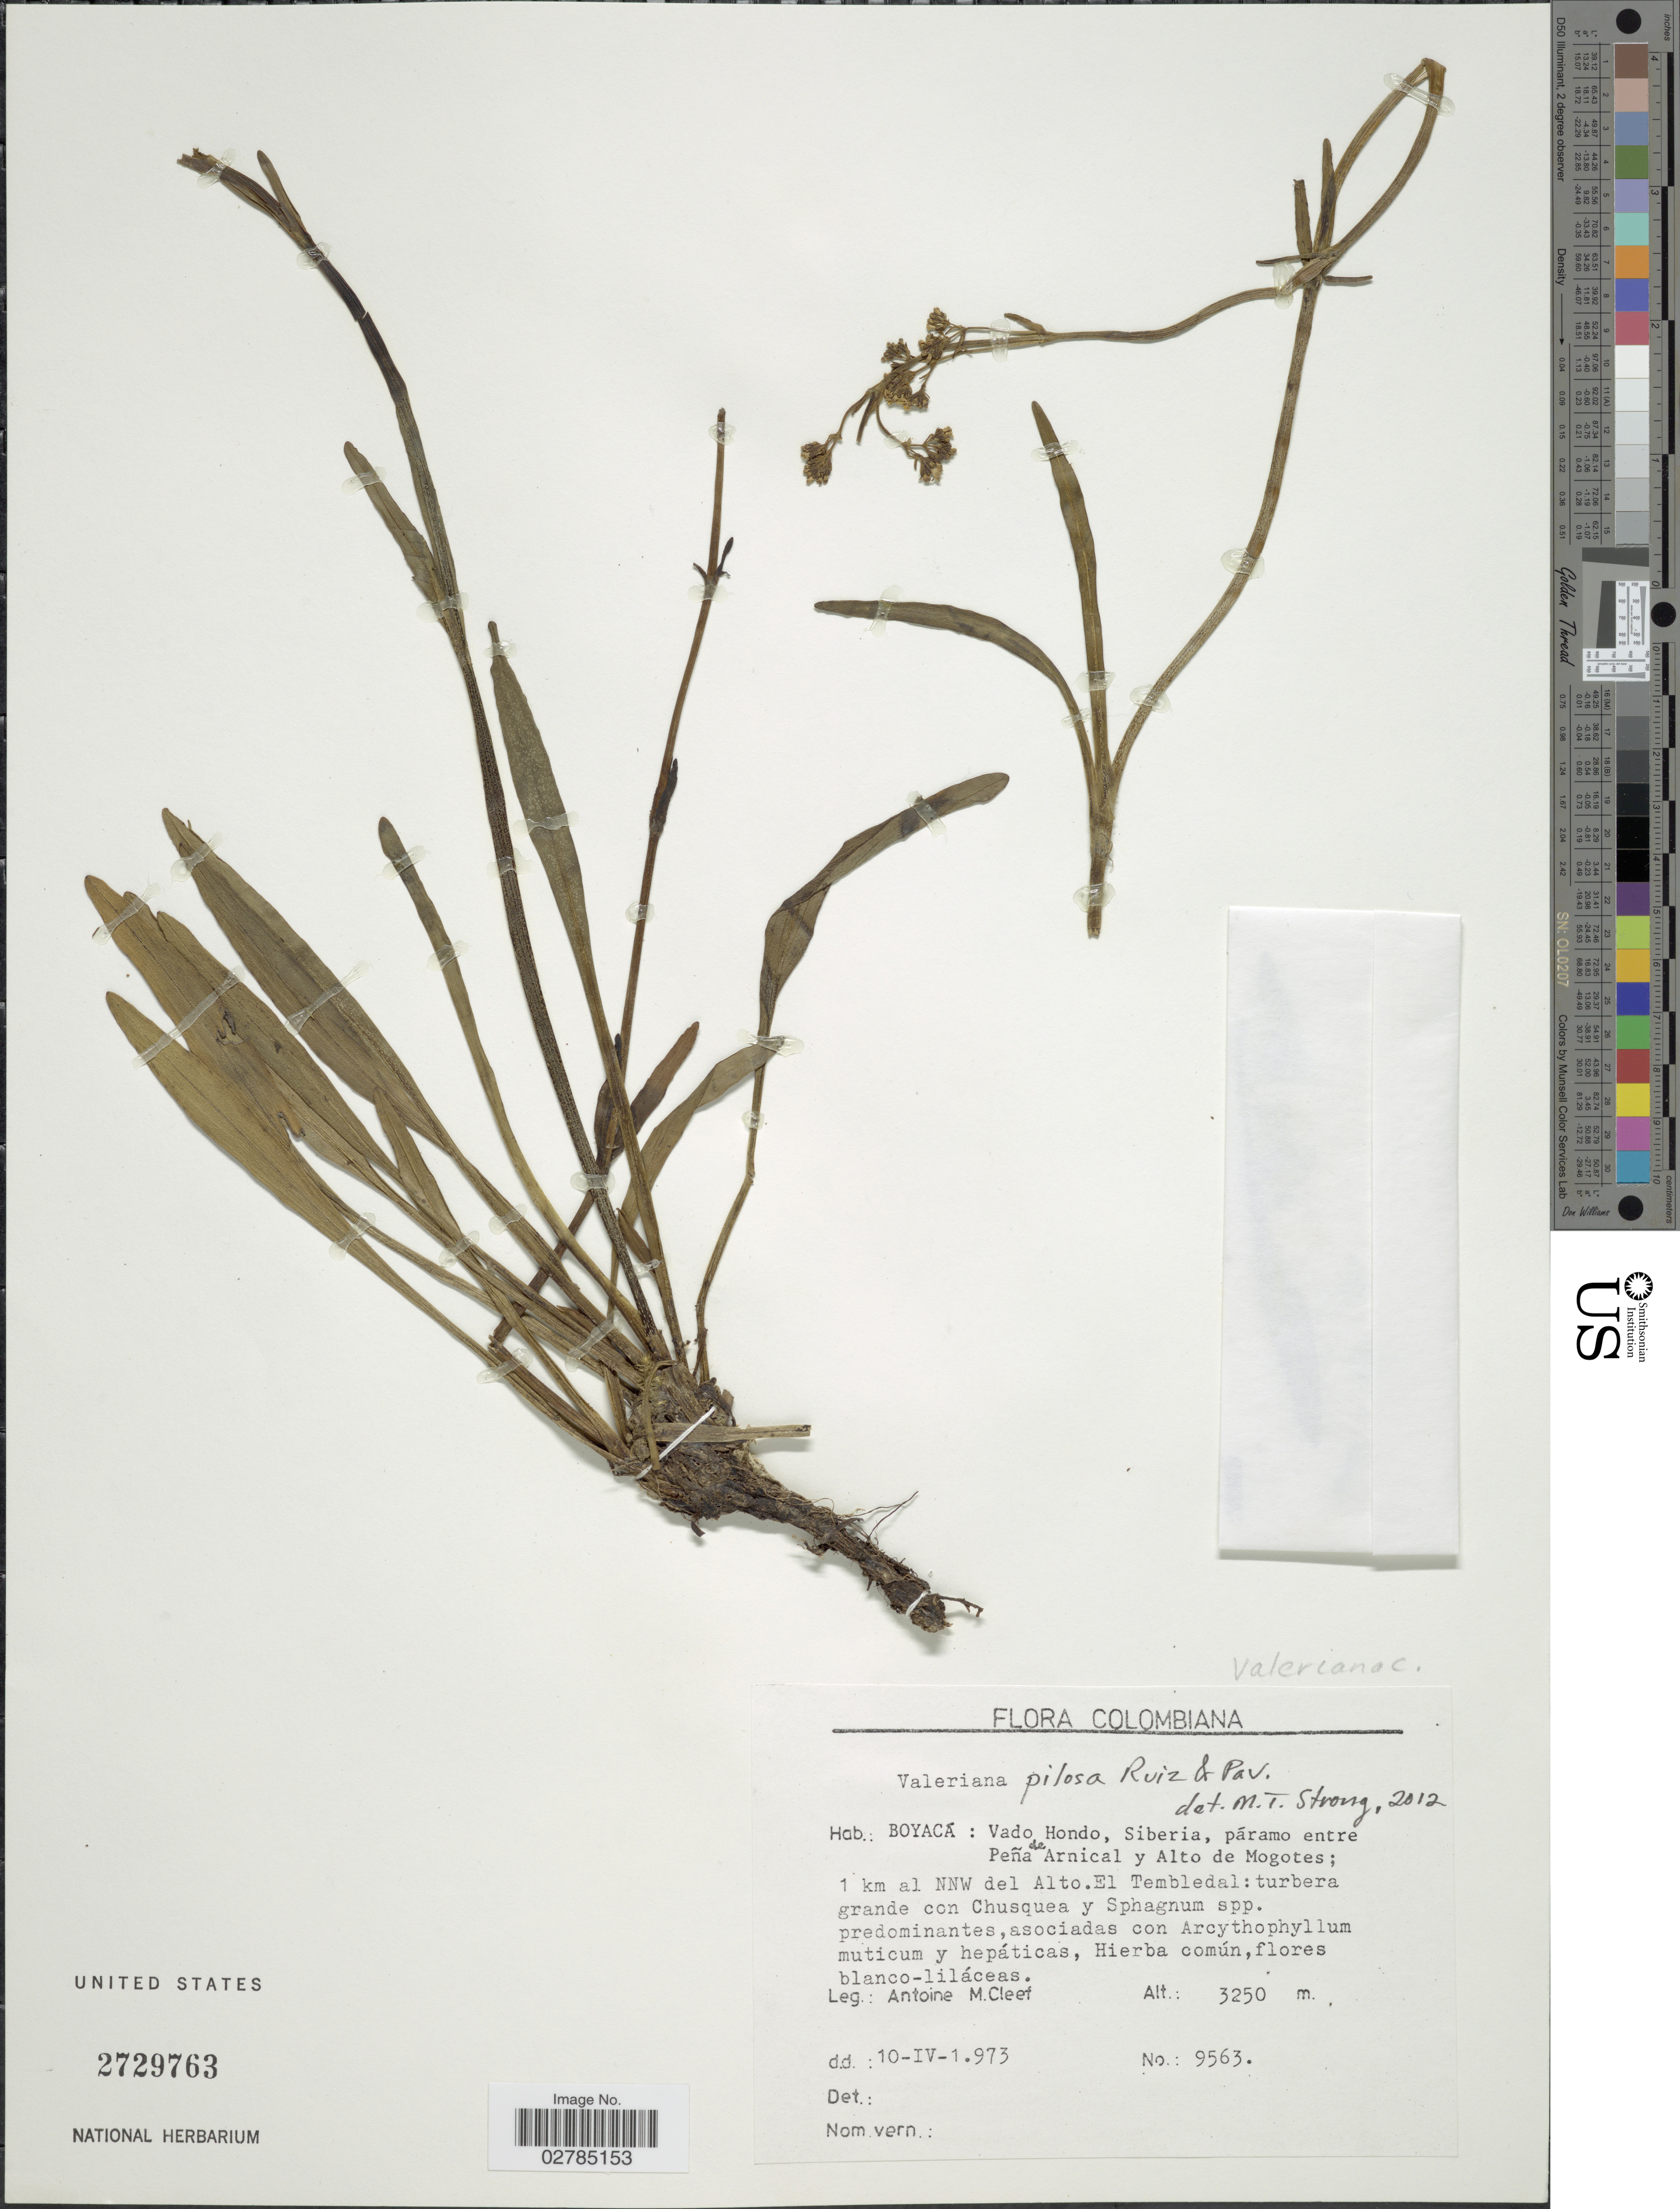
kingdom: Plantae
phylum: Tracheophyta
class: Magnoliopsida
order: Dipsacales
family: Caprifoliaceae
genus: Valeriana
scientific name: Valeriana pilosa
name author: Ruiz & Pav.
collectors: A. M. Cleef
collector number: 9563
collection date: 1973-04-10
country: Colombia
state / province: Boyacá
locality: Vado Hondo, Siberia, páramo entre Peña de Arnical y Alto de Mogotes, 1 km al NNW del Alto, El Tembledal.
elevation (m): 3250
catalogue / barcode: US 2729763